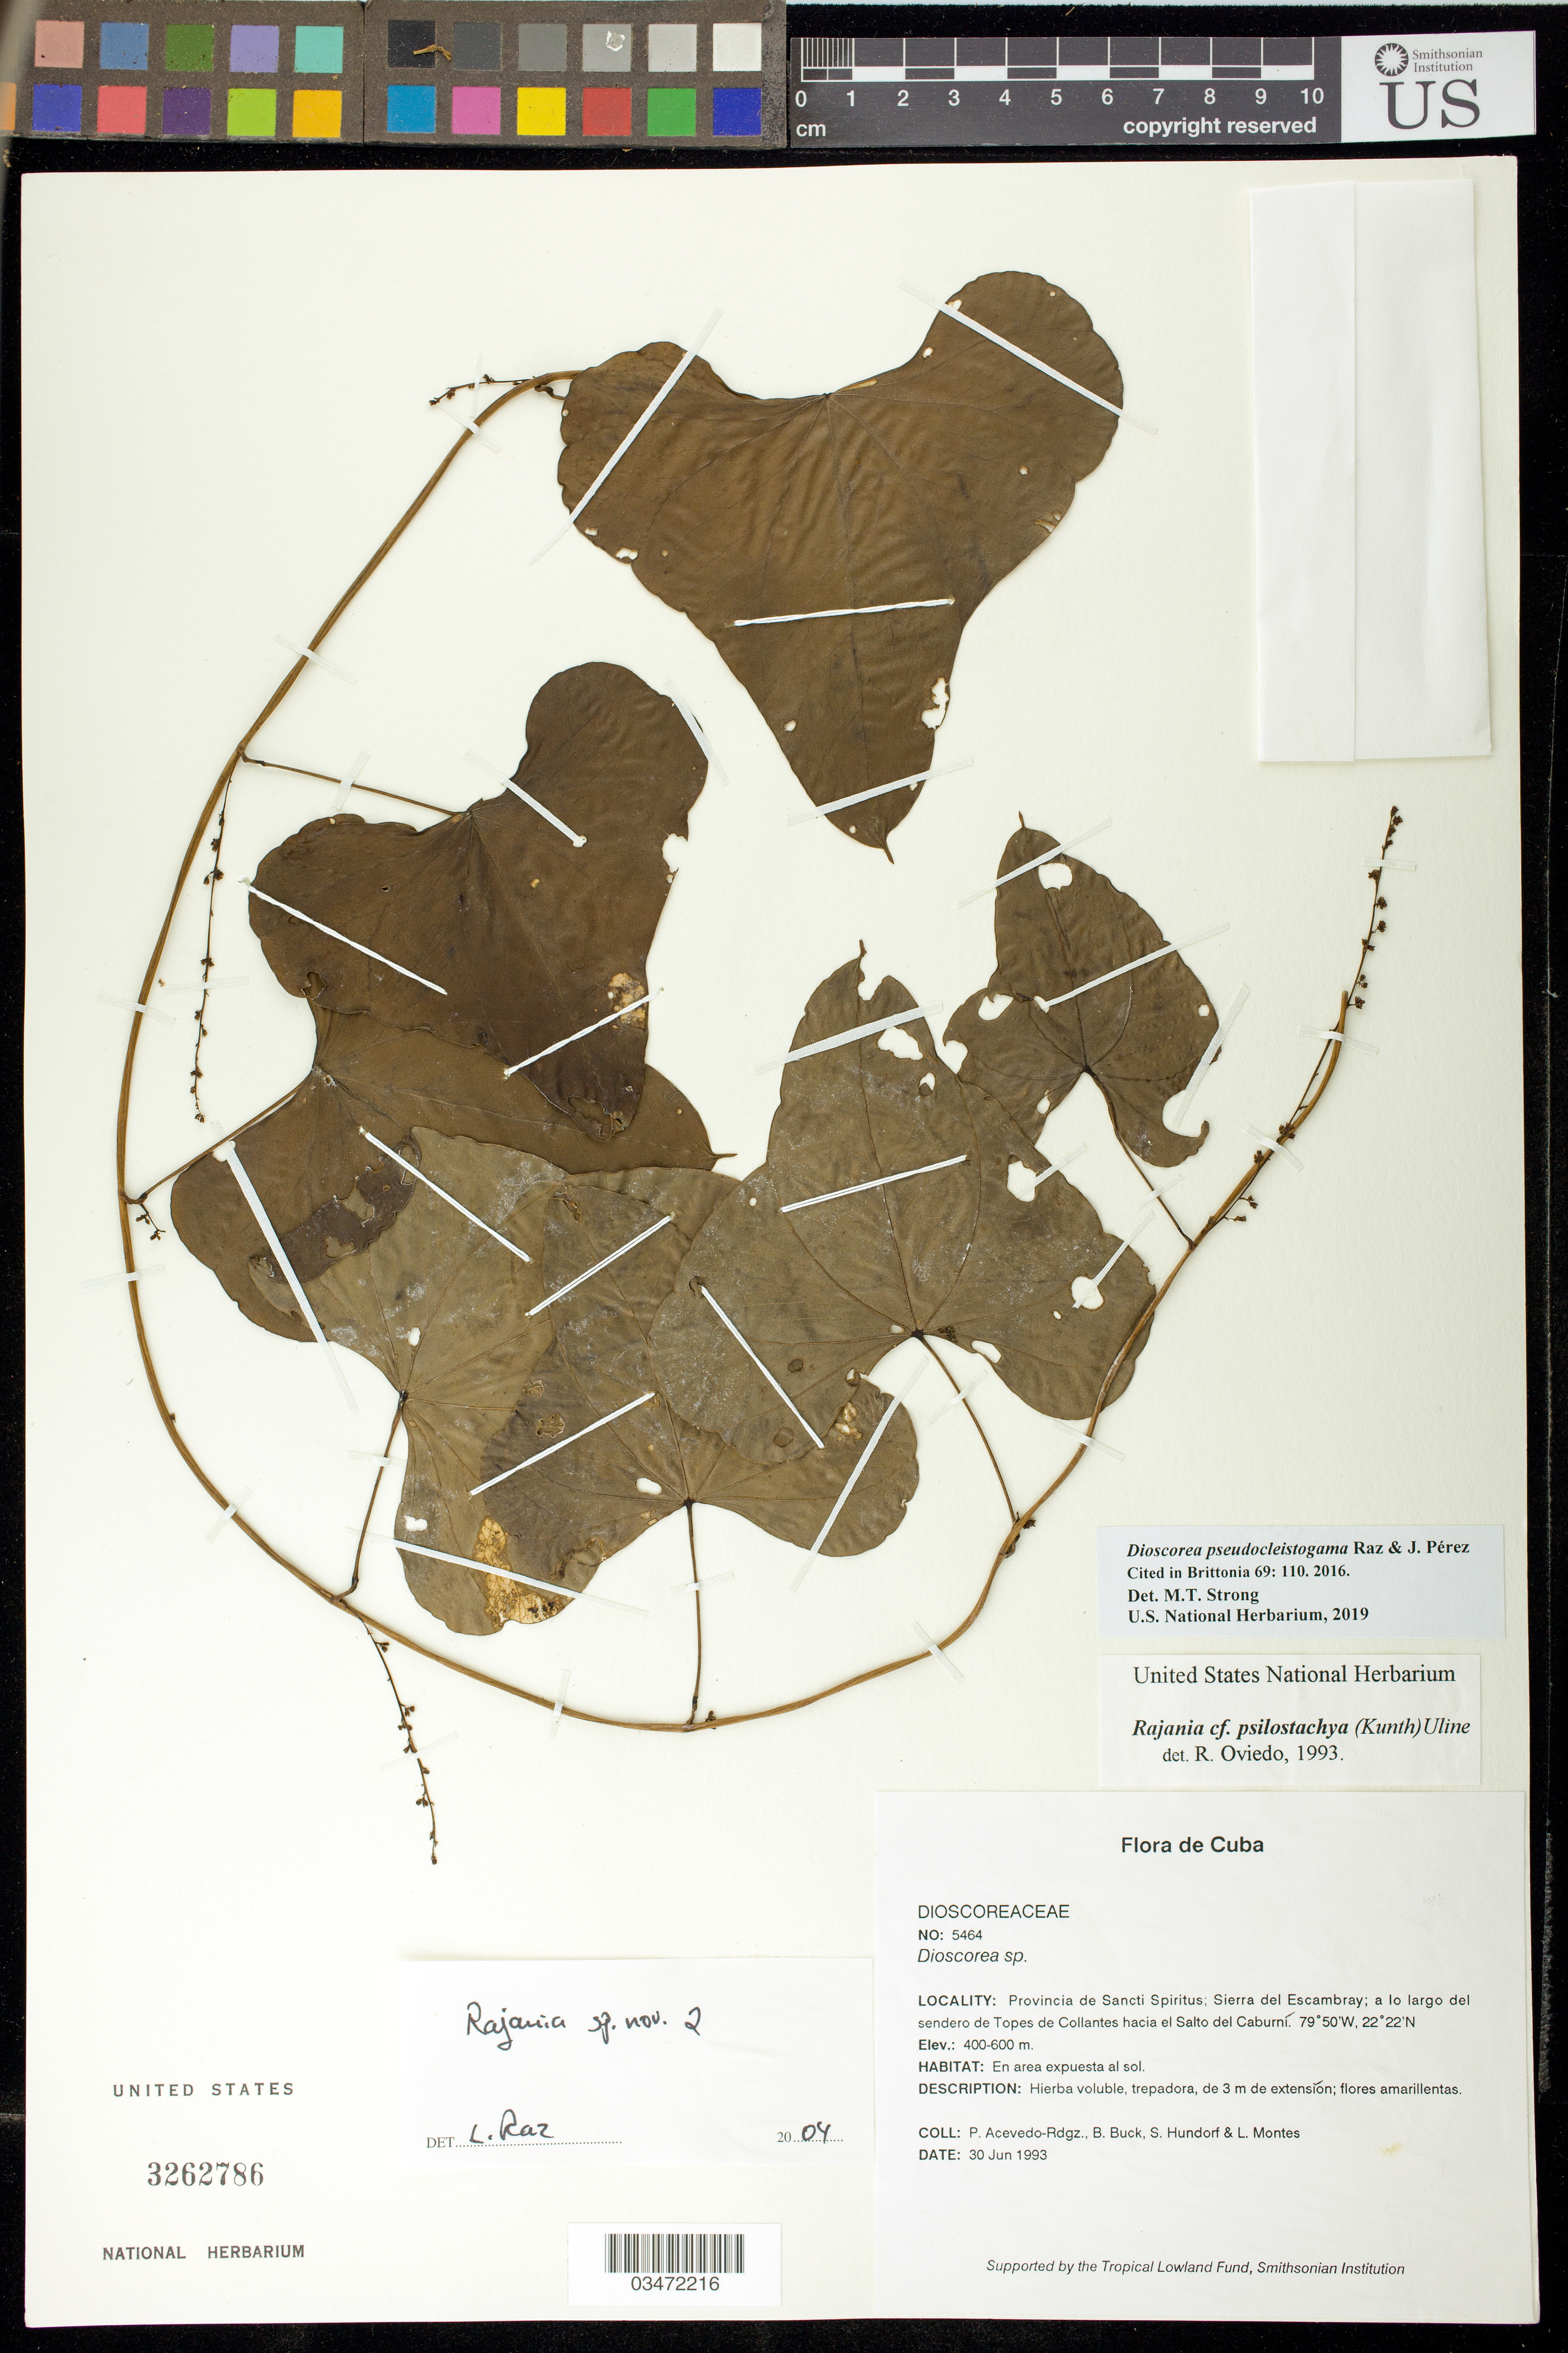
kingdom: Plantae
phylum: Tracheophyta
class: Liliopsida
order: Dioscoreales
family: Dioscoreaceae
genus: Dioscorea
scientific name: Dioscorea pseudocleistogama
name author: Raz & J. Perez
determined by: Strong, M. T., (US), Smithsonian Institution - National Museum of Natural History (UNITED STATES)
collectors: P. Acevedo-Rodr., B. Buck, S. Hundorf & L. Montes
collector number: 5464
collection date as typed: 30 Jun 1993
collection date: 1993-06-30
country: Cuba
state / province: Sancti Spiritus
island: Cuba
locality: Sierra del Escambray; a lo largo del sendero de Topes de Collantes hacia el Salto del Caburni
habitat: En area expuesta al sol.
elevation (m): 400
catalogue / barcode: US 3262786